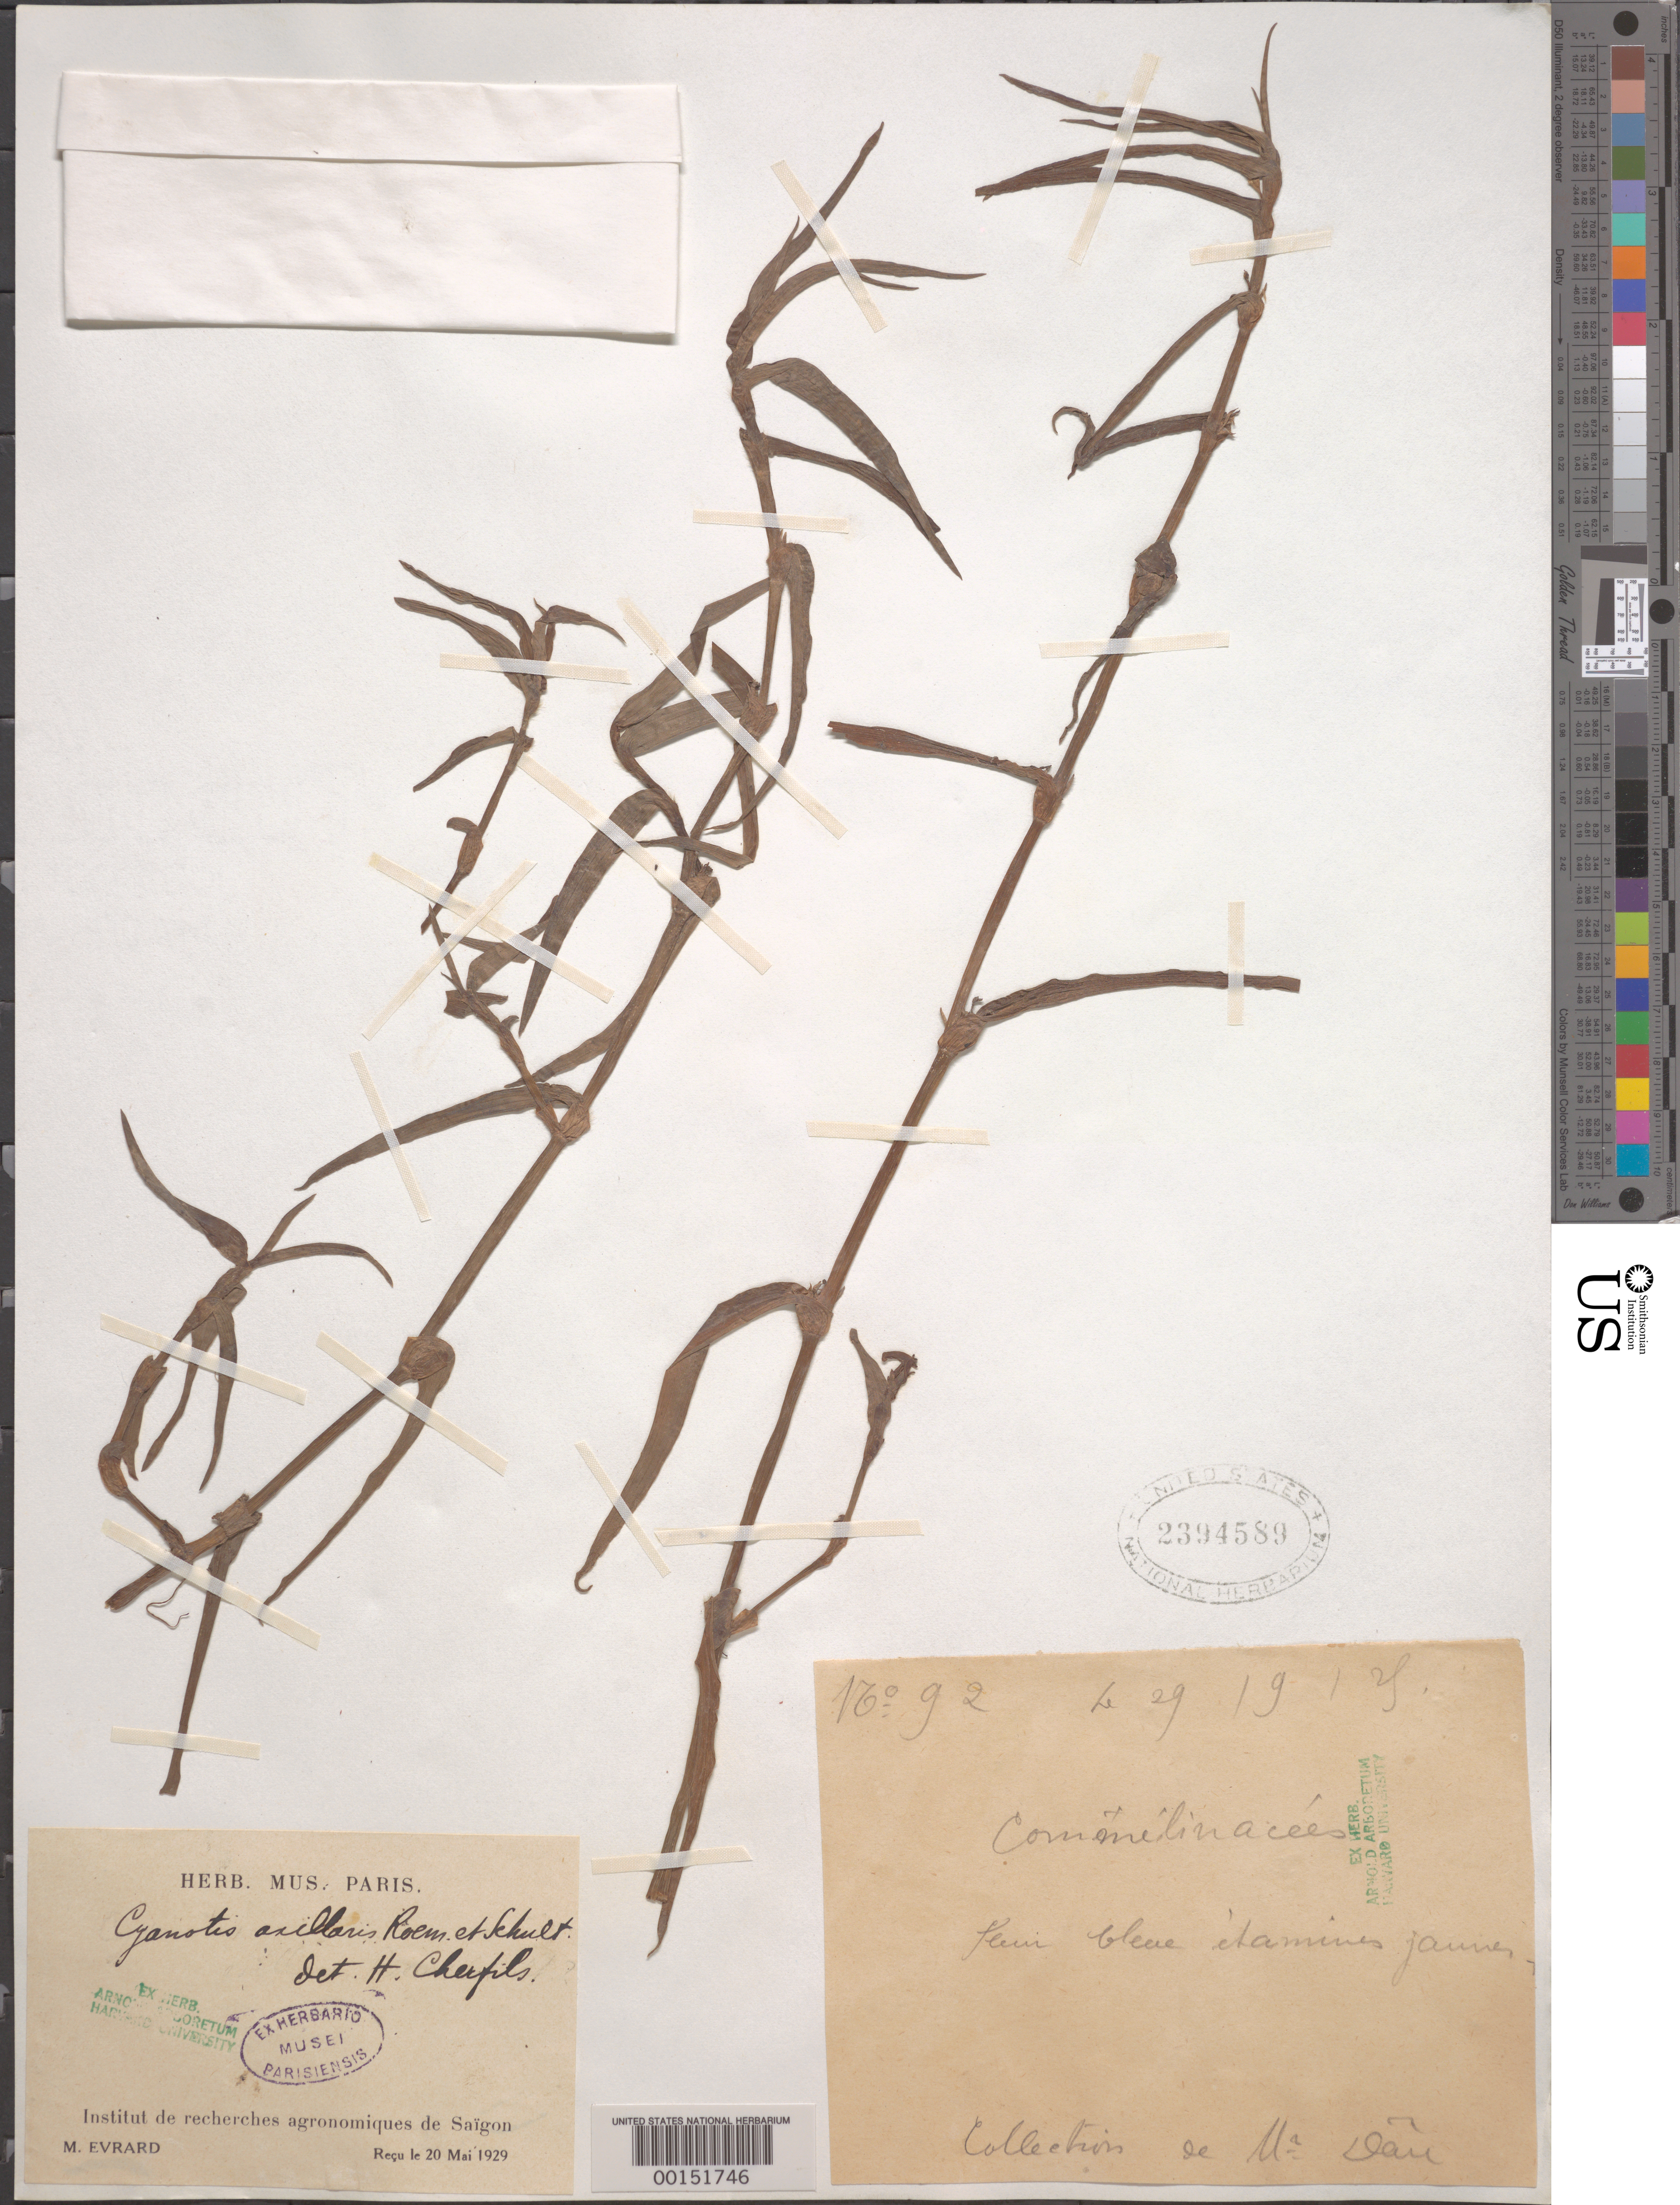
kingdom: Plantae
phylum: Tracheophyta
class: Liliopsida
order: Commelinales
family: Commelinaceae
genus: Cyanotis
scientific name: Cyanotis axillaris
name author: (L.) D. Don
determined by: Cherfils, H.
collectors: M. Evrard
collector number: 92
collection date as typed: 20 May 1929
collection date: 1929-05-20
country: Vietnam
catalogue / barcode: US 2394589